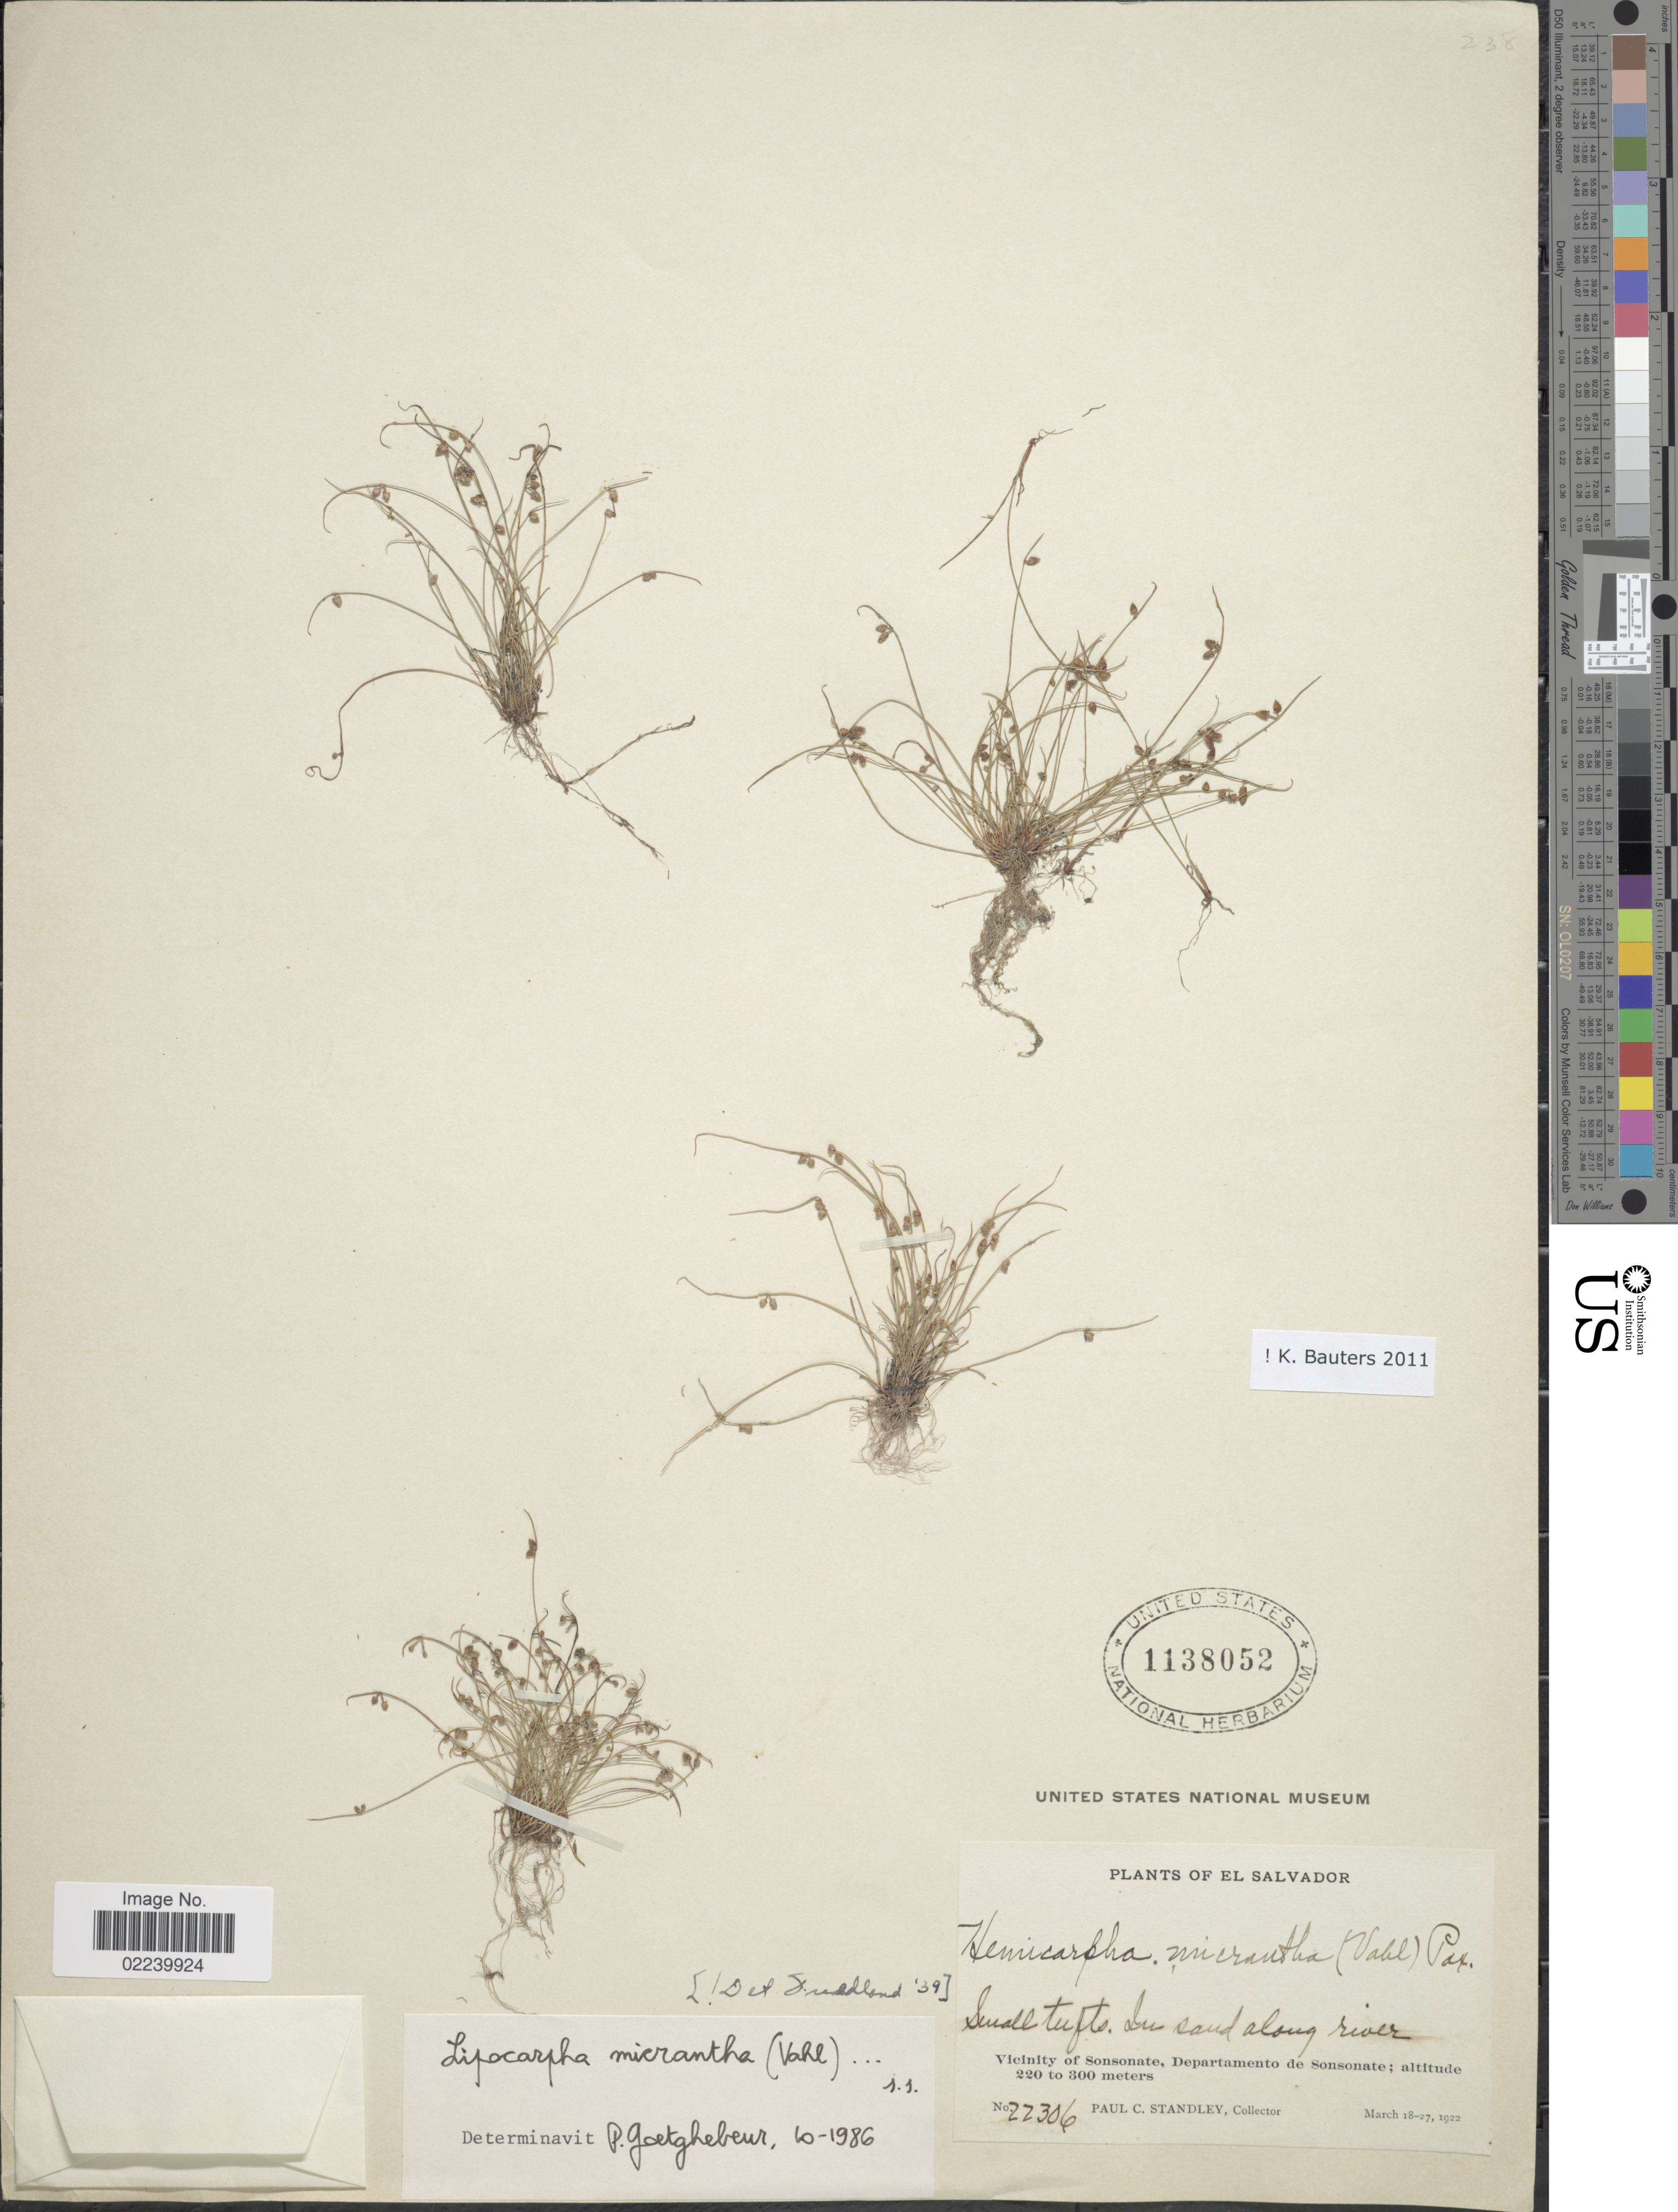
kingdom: Plantae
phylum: Tracheophyta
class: Liliopsida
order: Poales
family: Cyperaceae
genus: Cyperus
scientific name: Cyperus subsquarrosus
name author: (Muhl.) Bauters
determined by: Strong, M. T., (US), Smithsonian Institution - National Museum of Natural History (UNITED STATES)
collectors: P. C. Standley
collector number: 22306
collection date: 1922-03-18/1922-03-27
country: El Salvador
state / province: Sonsonate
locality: In sand along river, vicinity of Sononate, Departamento de Sosonate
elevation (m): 220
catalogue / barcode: US 1138052